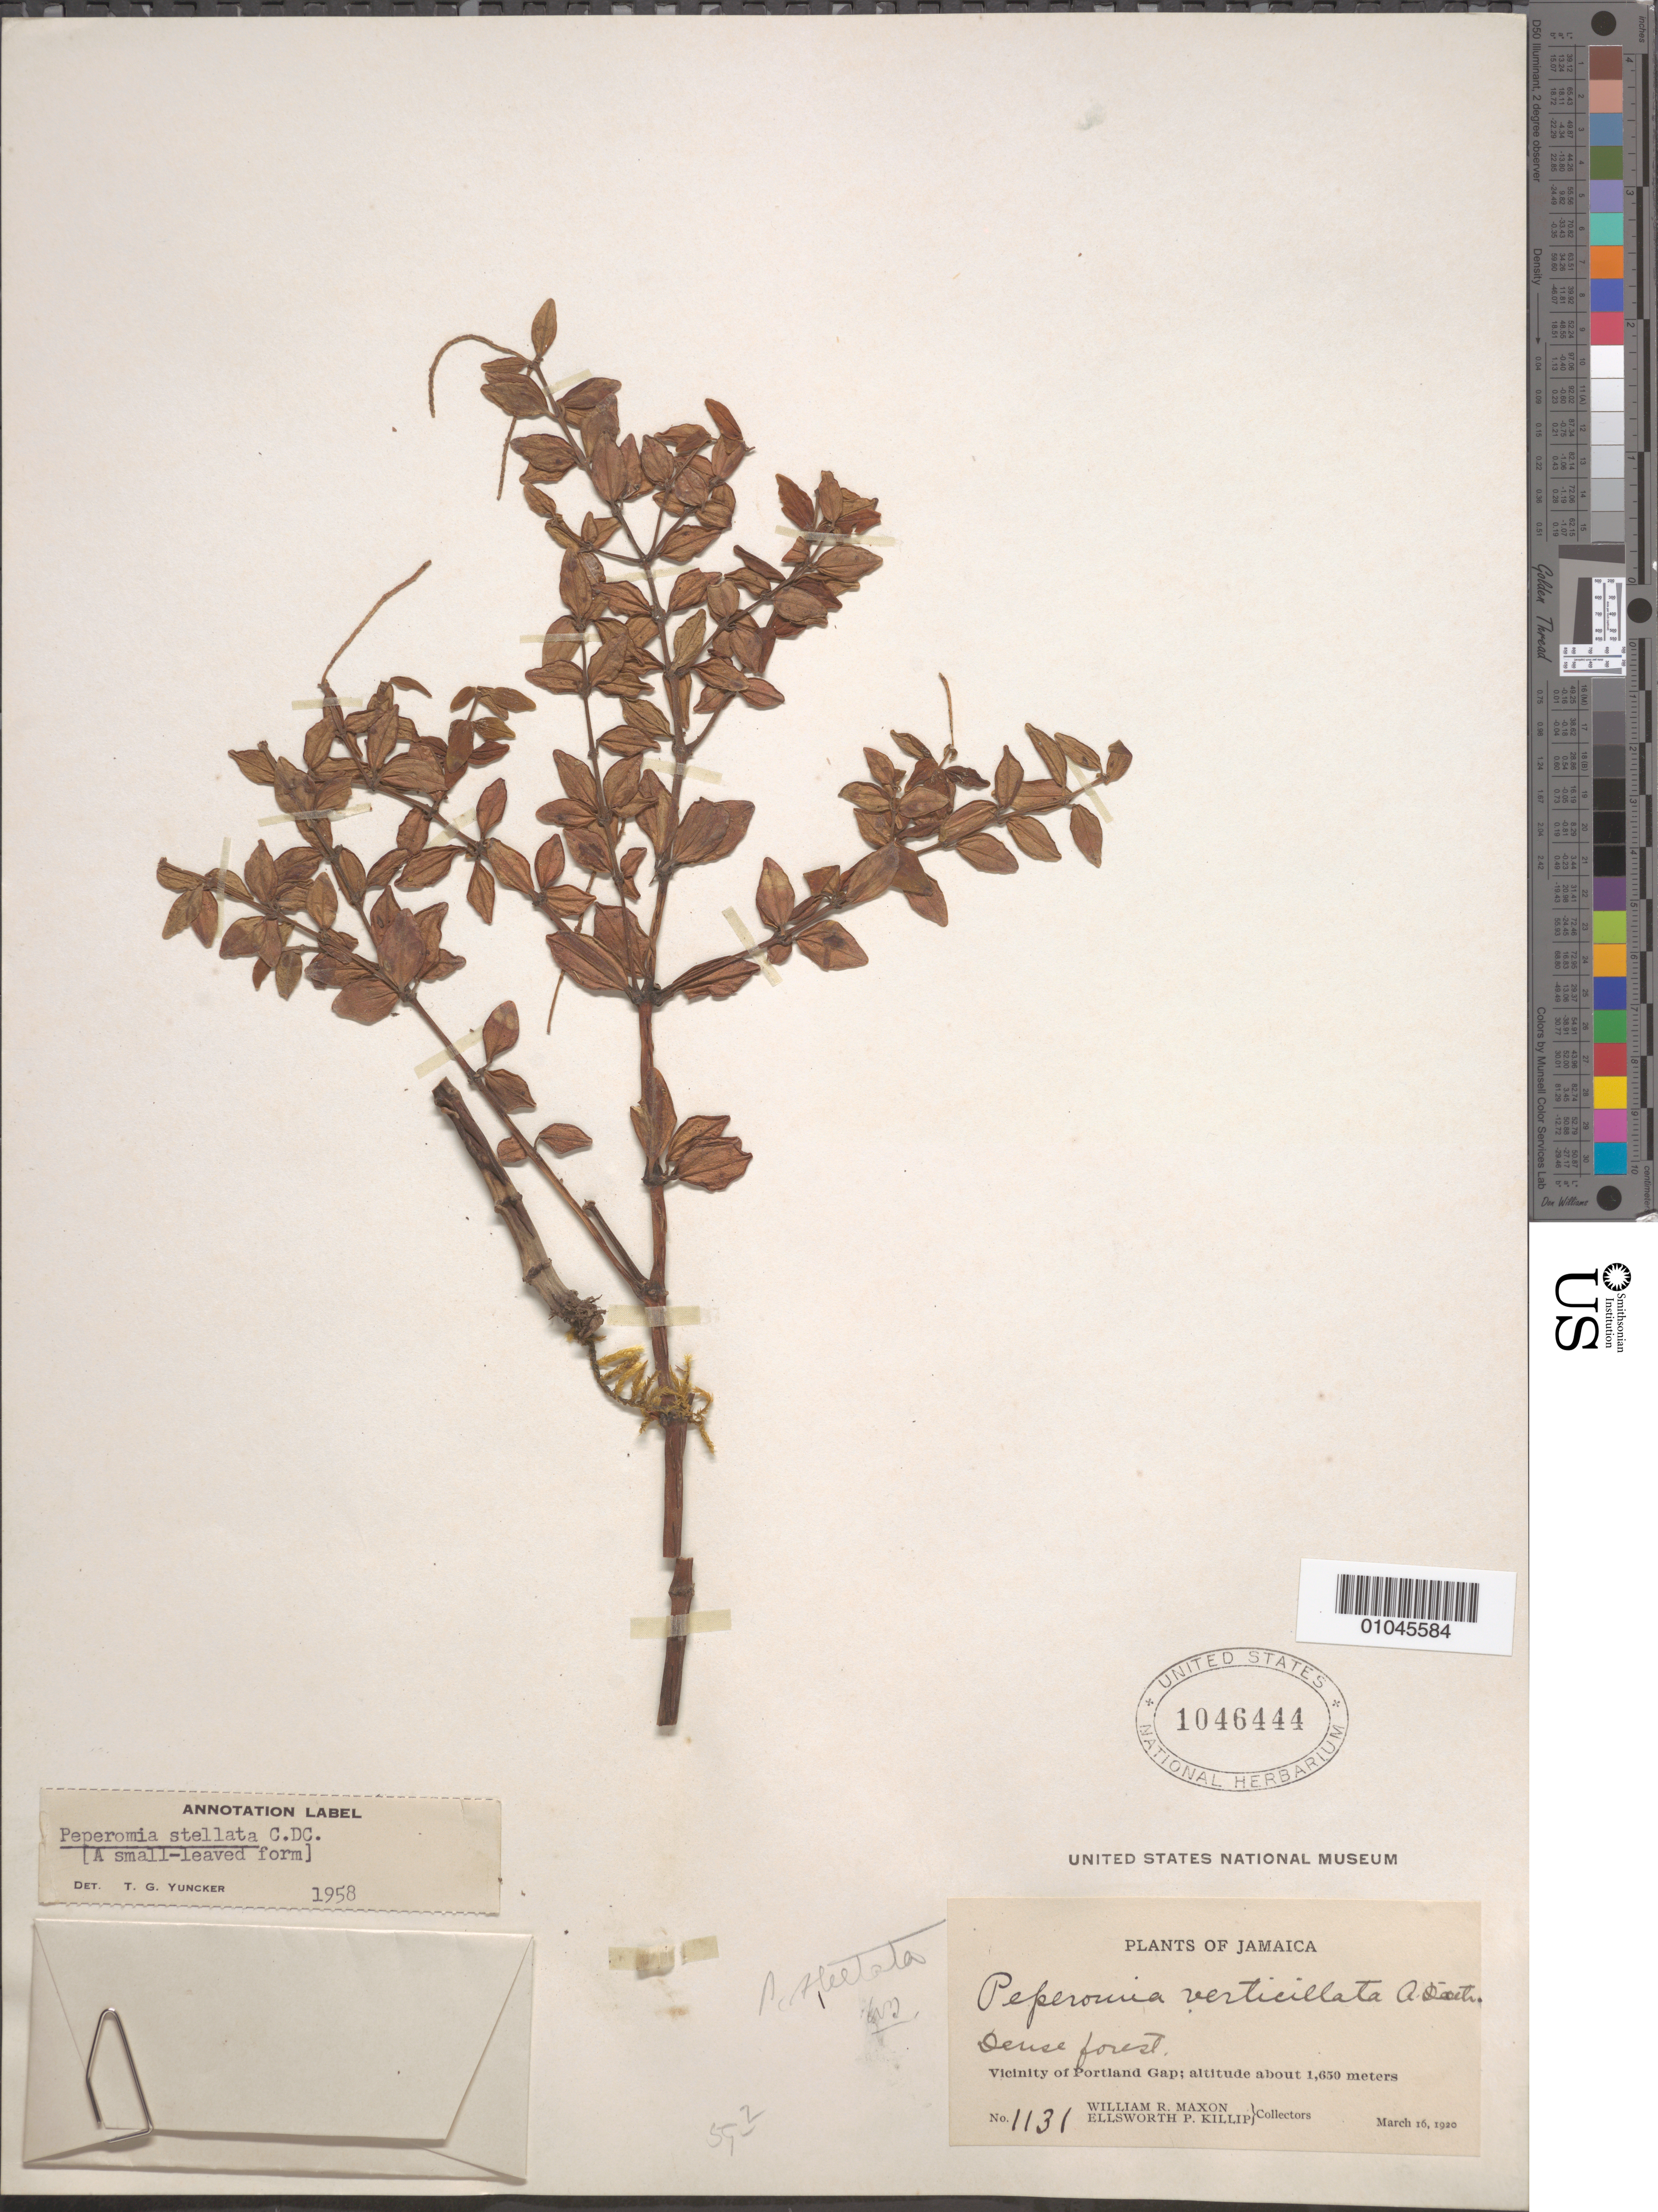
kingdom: Plantae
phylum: Tracheophyta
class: Magnoliopsida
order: Piperales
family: Piperaceae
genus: Peperomia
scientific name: Peperomia simplex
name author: Desv. ex Ham.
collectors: W. R. Maxon & E. P. Killip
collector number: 1131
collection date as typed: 16 Mar 1920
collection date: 1920-03-16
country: Jamaica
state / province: Portland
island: Jamaica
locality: Vicinity of Portland Gap in dense forest.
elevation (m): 1650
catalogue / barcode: US 1046444